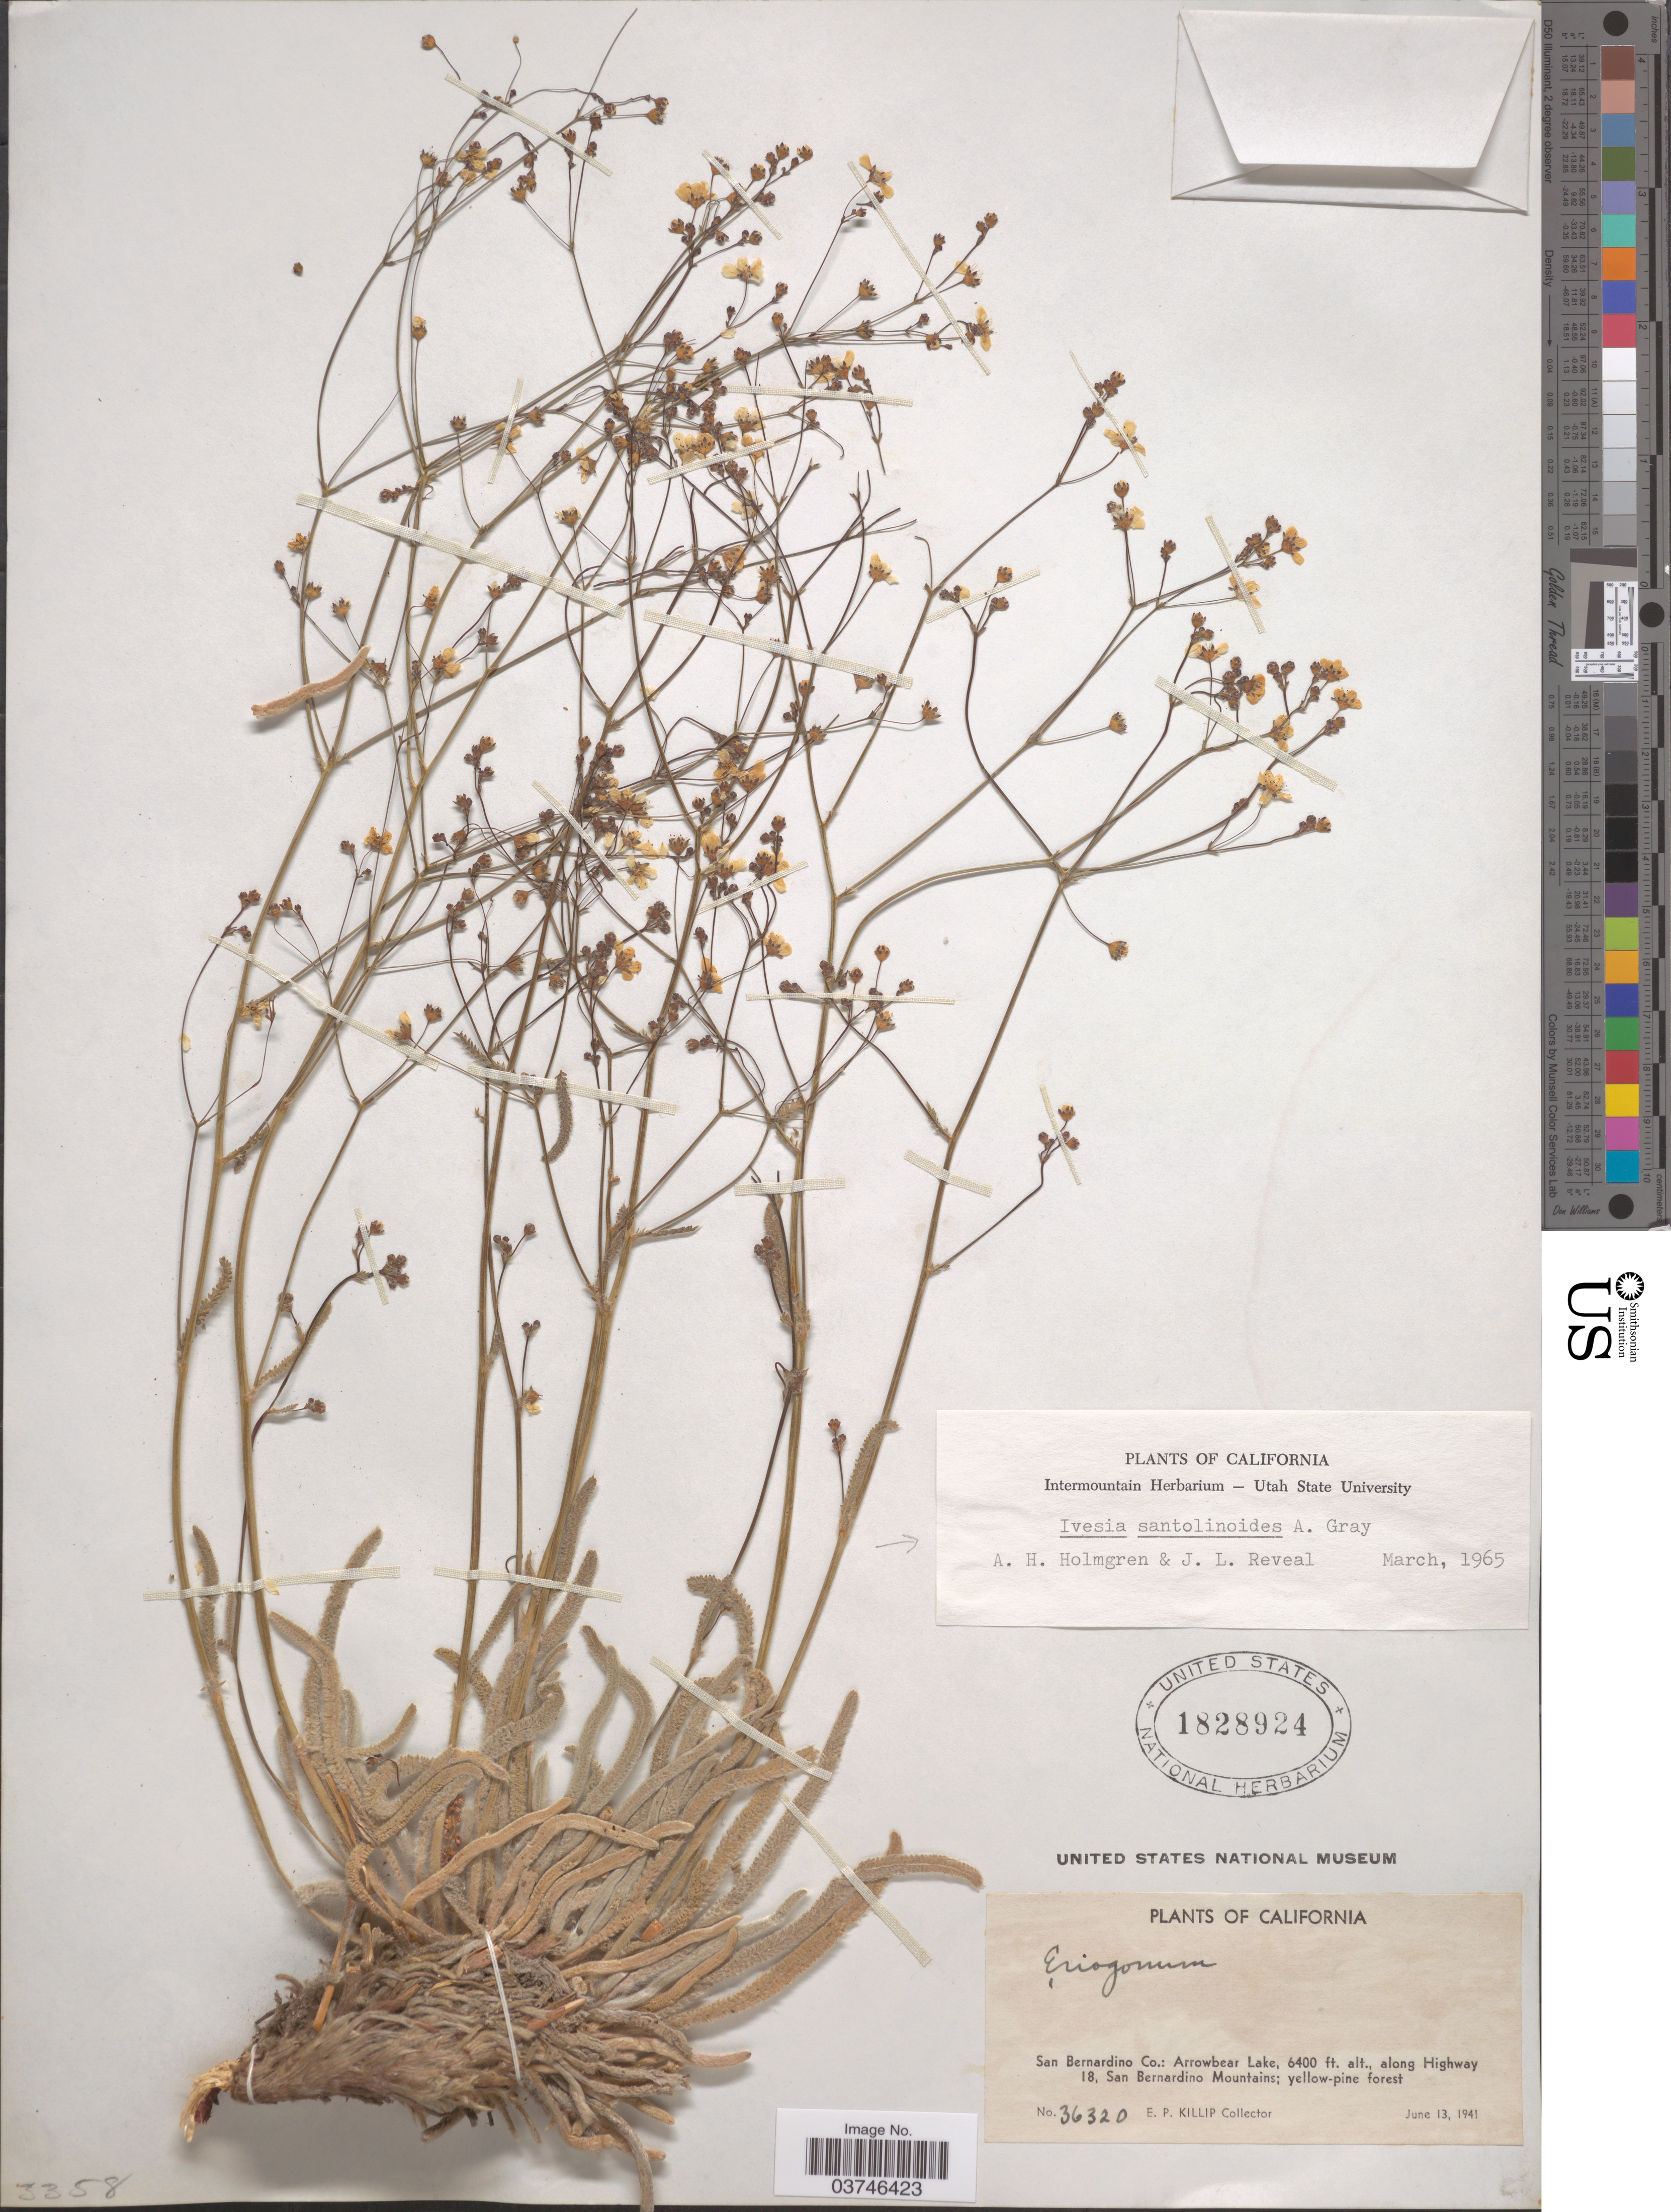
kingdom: Plantae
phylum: Tracheophyta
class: Magnoliopsida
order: Rosales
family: Rosaceae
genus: Potentilla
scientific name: Potentilla santalinoides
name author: (A. Gray) Greene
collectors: E. P. Killip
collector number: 36320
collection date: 1941-06-13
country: United States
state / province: California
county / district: San Bernardino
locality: San Bernardino Co.: Arrowbear Lake, along Highway 18, San Bernardino Mountains.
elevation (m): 1951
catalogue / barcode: US 1828924